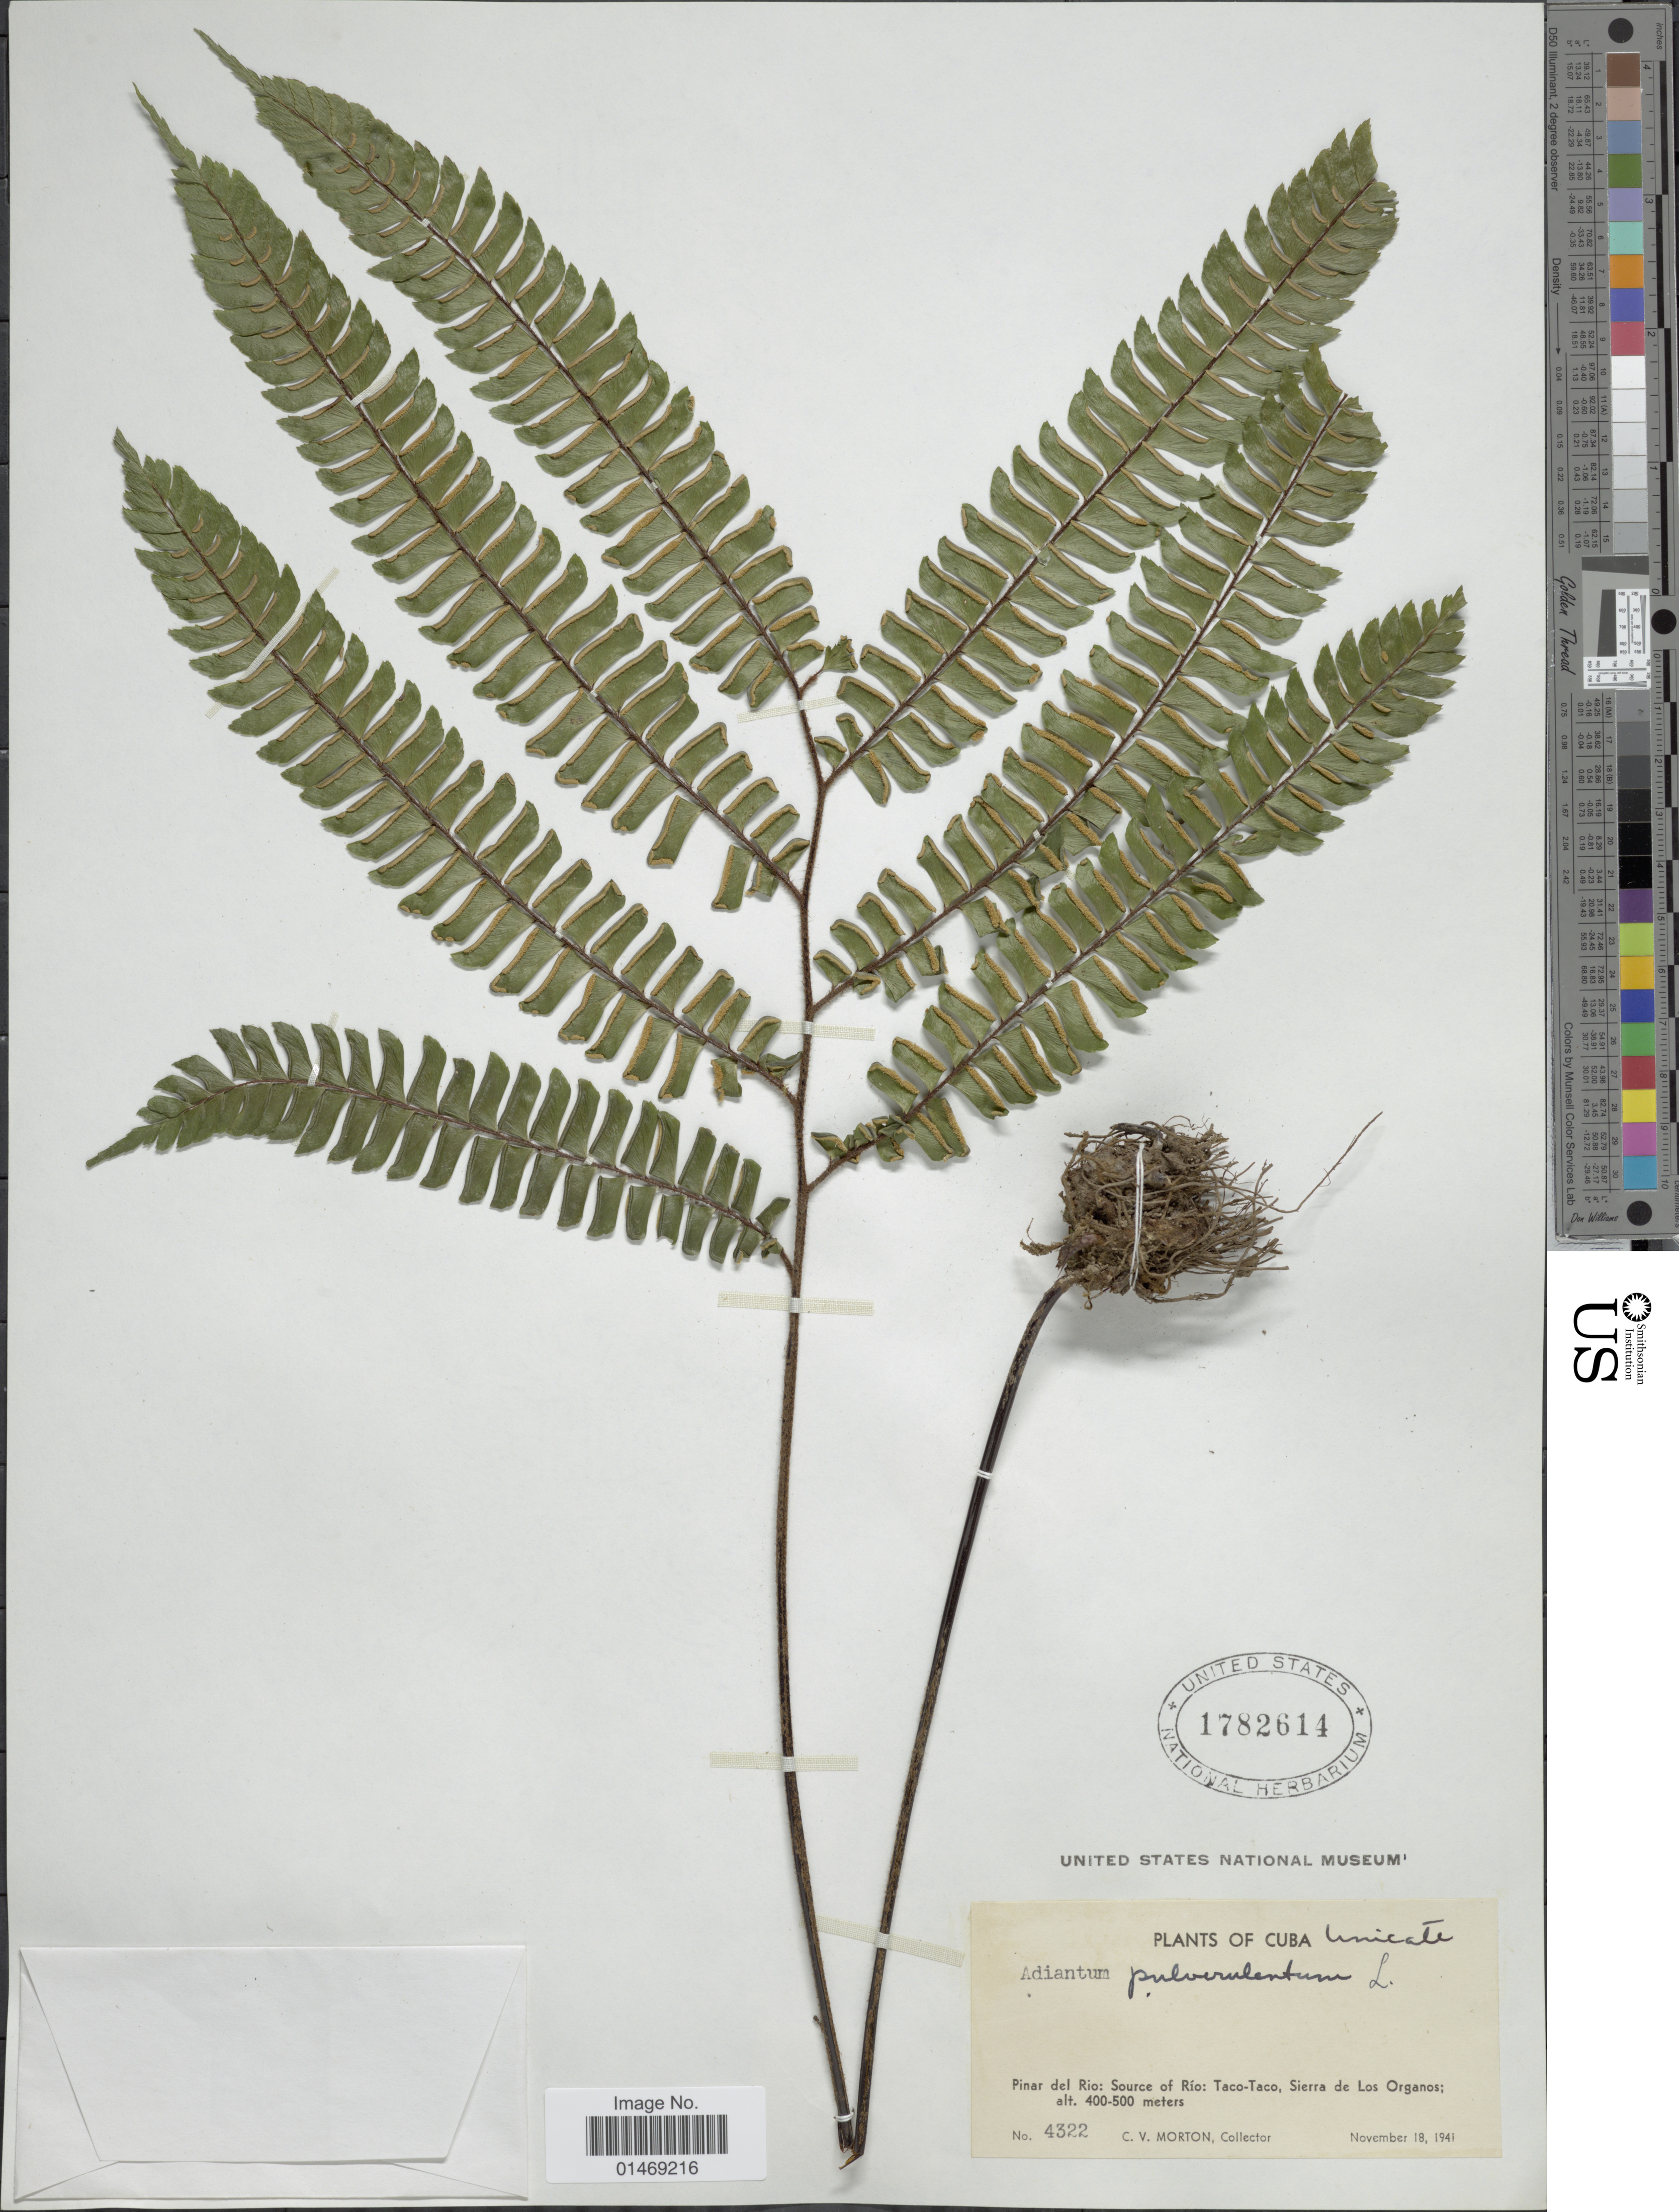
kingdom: Plantae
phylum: Tracheophyta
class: Polypodiopsida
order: Polypodiales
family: Pteridaceae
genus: Adiantum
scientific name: Adiantum pulverulentum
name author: L.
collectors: C. V. Morton & J. B. Acuña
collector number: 4322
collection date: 1941-11-18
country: Cuba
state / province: Pinar del Río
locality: Source of Río: Taco-Taco, Sierra de Los Organos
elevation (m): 400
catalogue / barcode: US 1782614